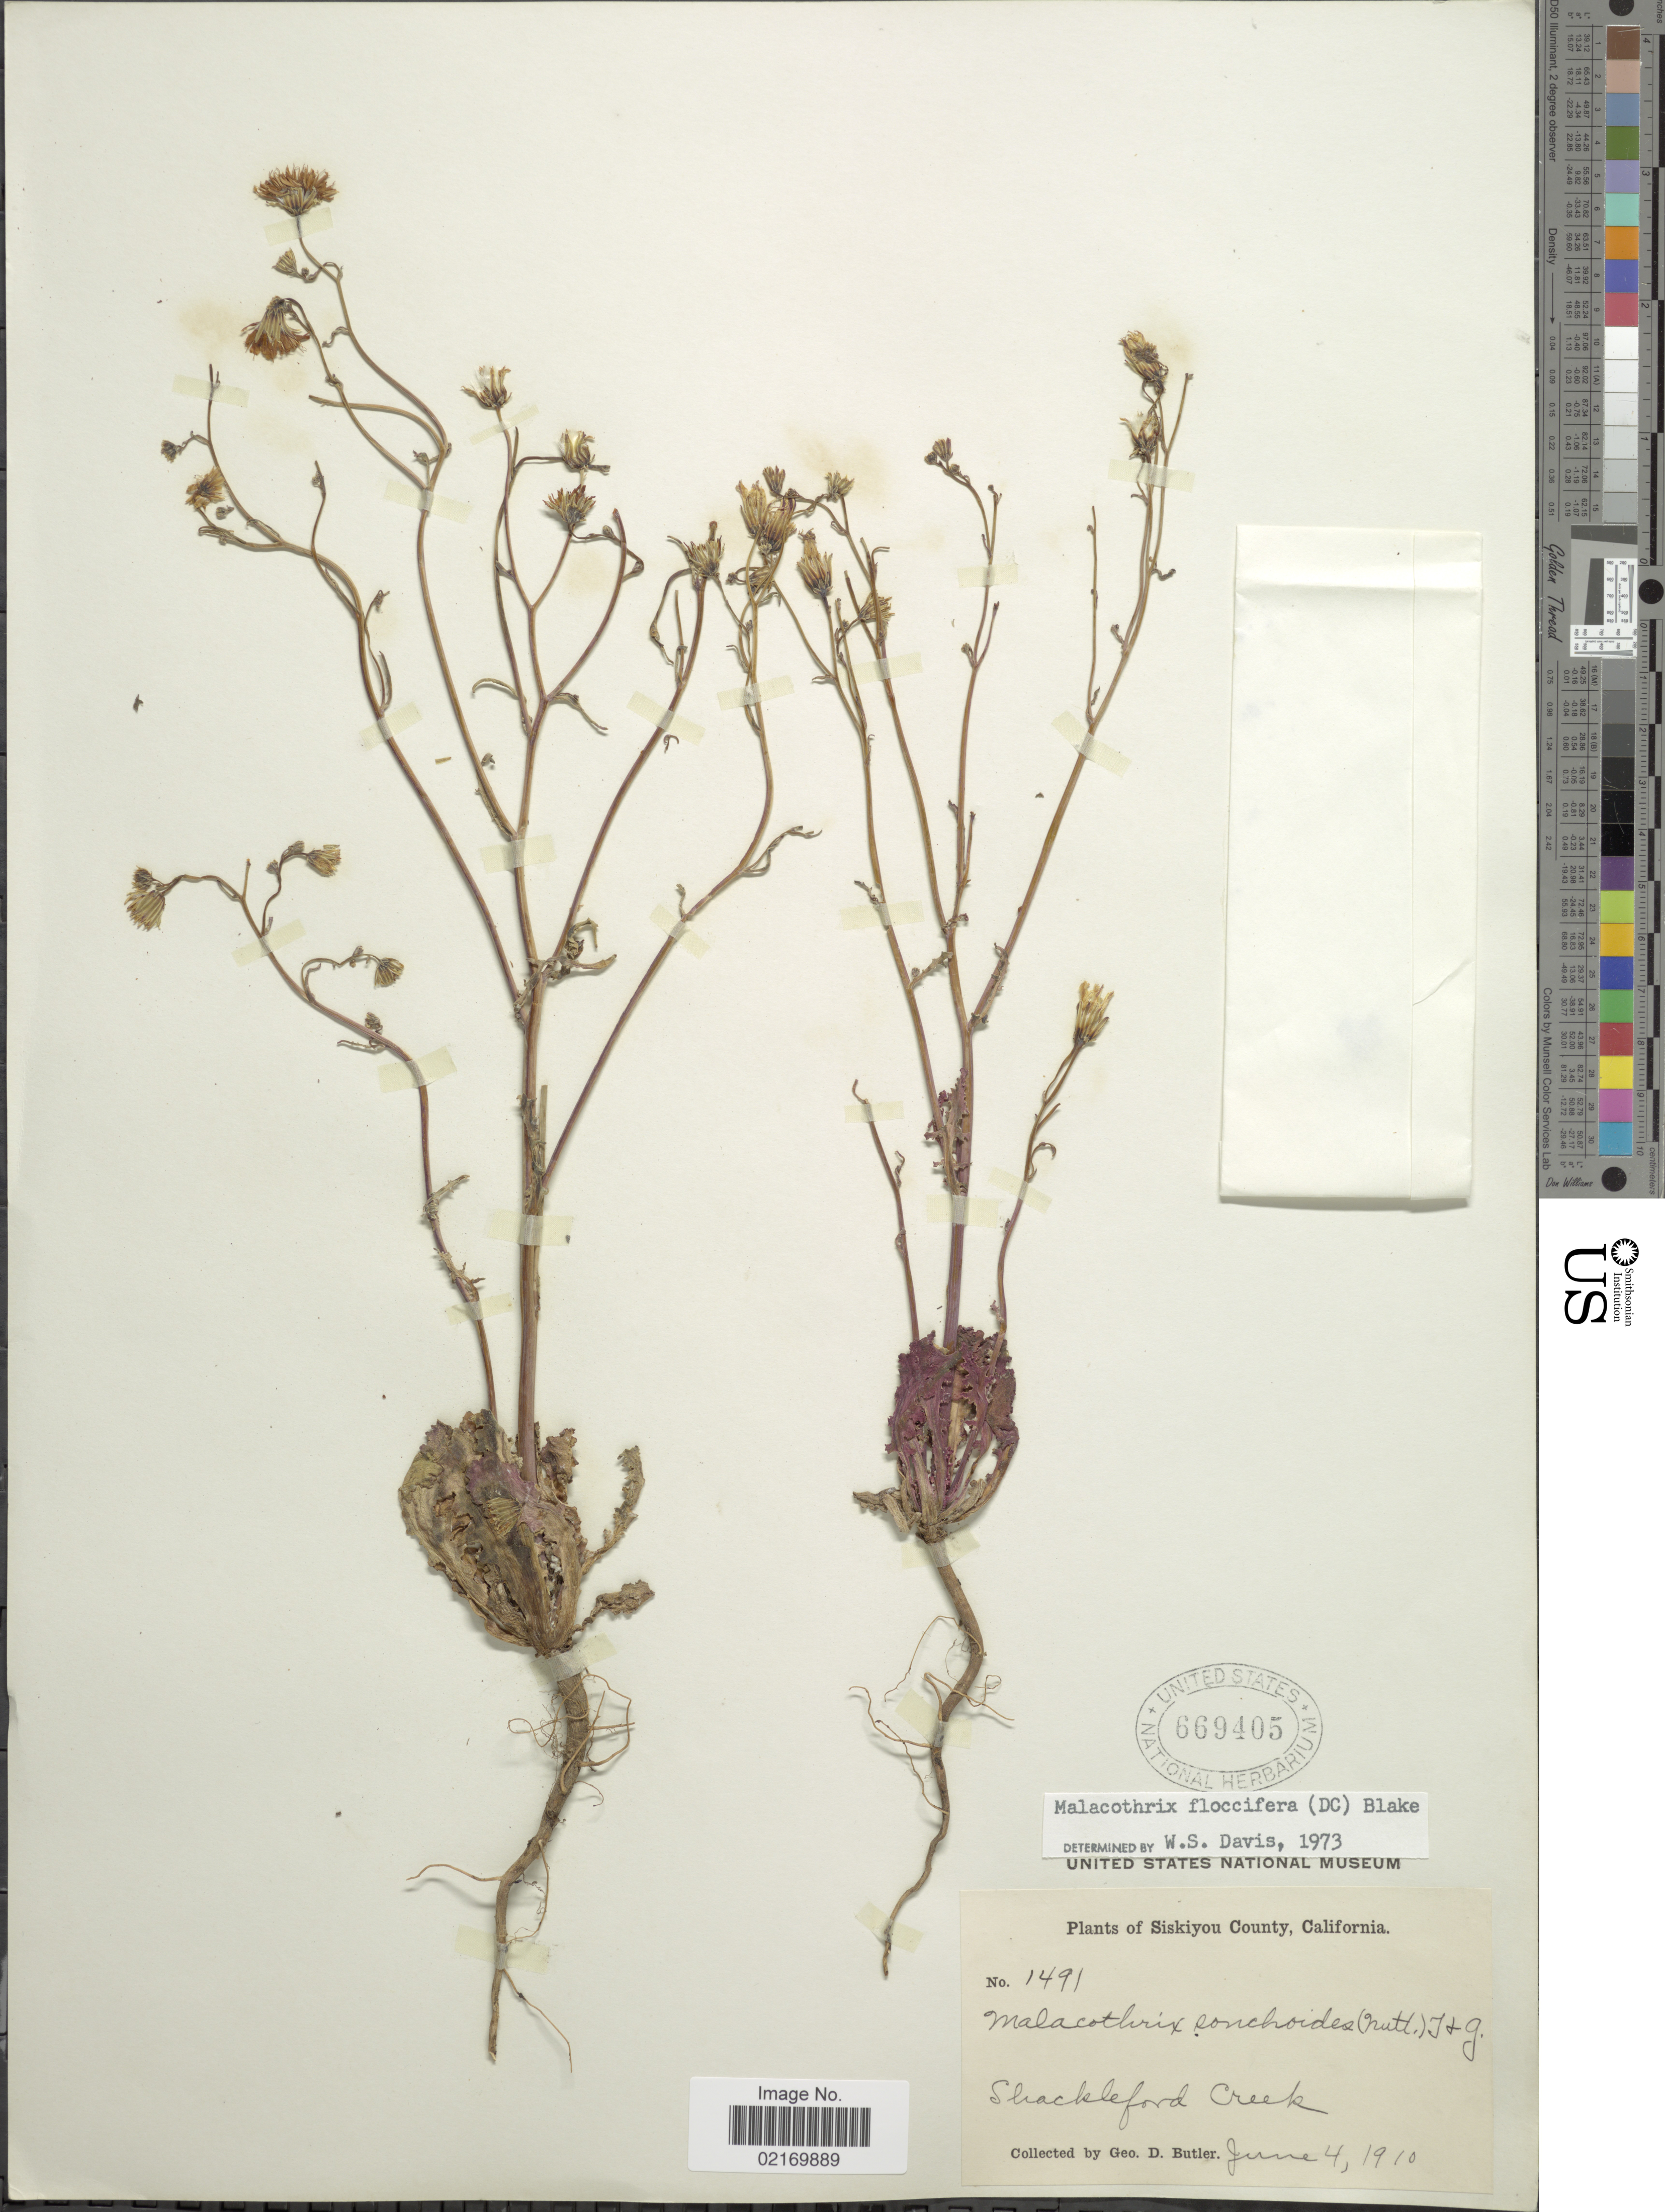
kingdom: Plantae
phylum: Tracheophyta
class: Magnoliopsida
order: Asterales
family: Asteraceae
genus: Malacothrix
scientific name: Malacothrix floccifera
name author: (DC.) S.F. Blake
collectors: G. D. Butler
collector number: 1491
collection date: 1910-06-04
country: United States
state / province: California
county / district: Siskiyou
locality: Siskiyou County, Shackleford Creek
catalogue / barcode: US 669405